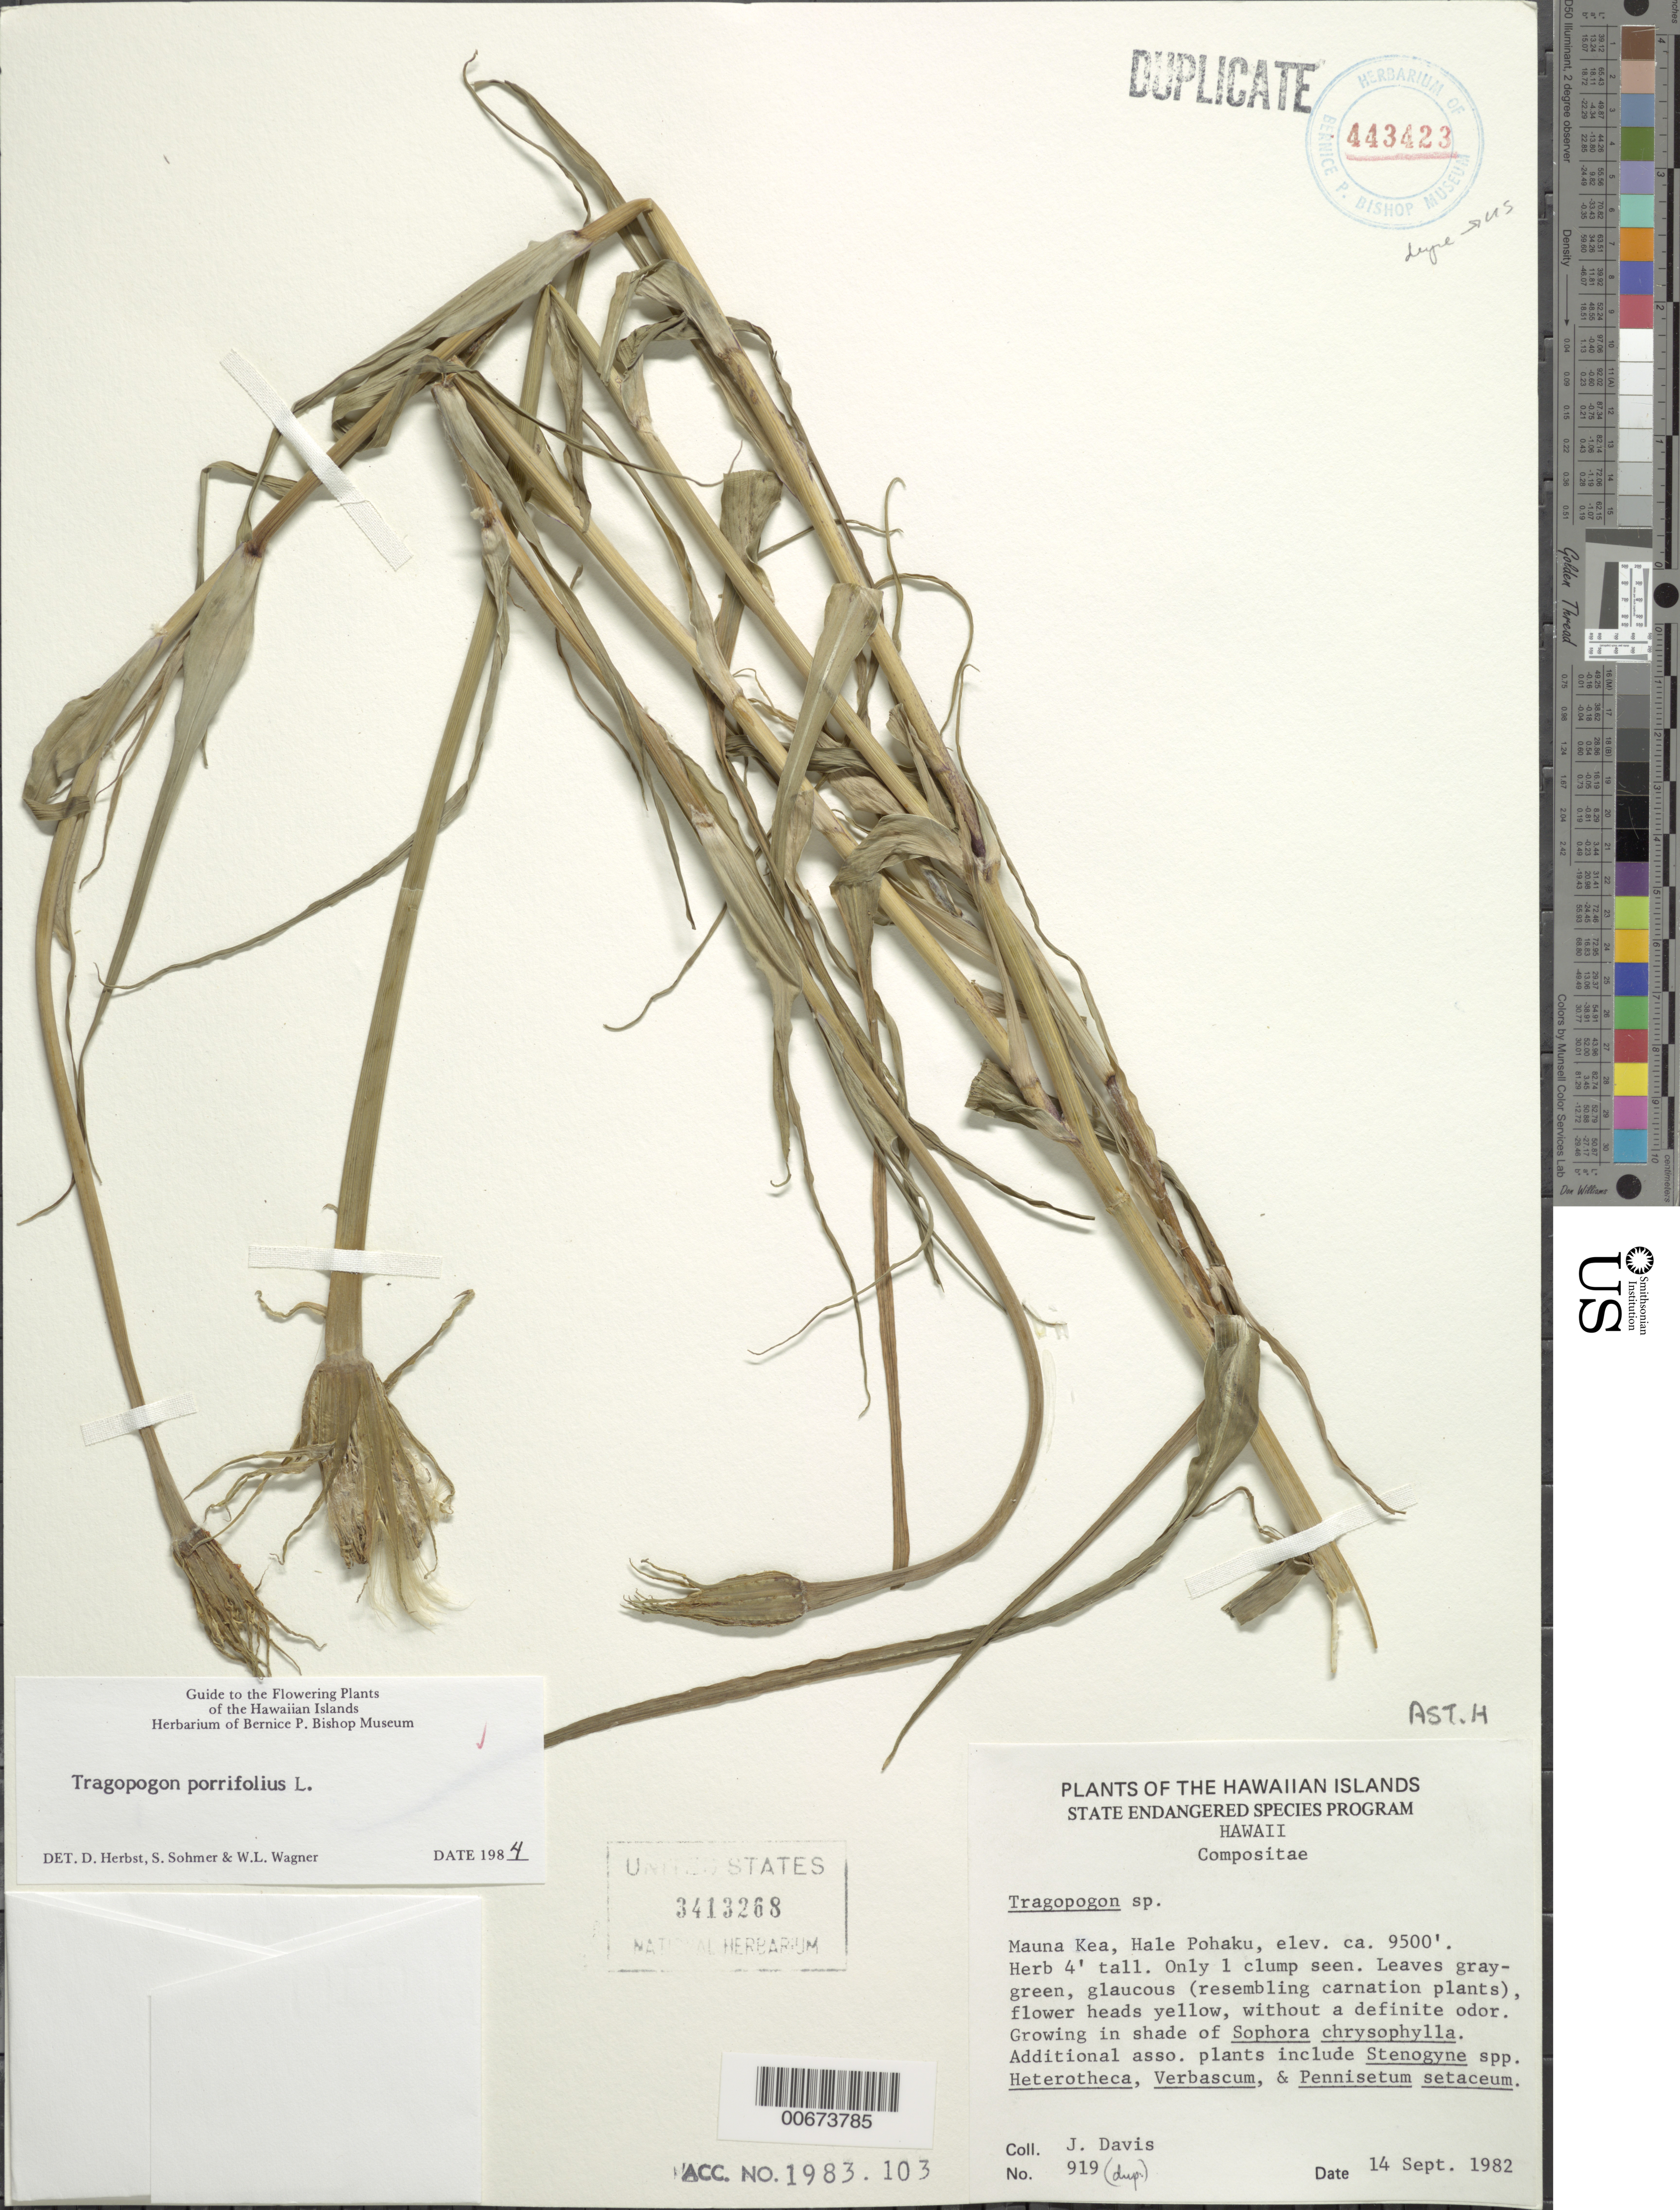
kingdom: Plantae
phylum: Tracheophyta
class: Magnoliopsida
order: Asterales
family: Asteraceae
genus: Tragopogon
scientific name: Tragopogon porrifolius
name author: L.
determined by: Herbst, D. R.; Sohmer, S. H.; Wagner, W. L.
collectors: J. Davis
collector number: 919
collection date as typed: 14 Sep 1982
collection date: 1982-09-14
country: United States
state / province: Hawaii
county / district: Hawaii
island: Hawaii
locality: Mauna Kea, Hale Pohaku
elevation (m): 2896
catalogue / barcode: US 3413268